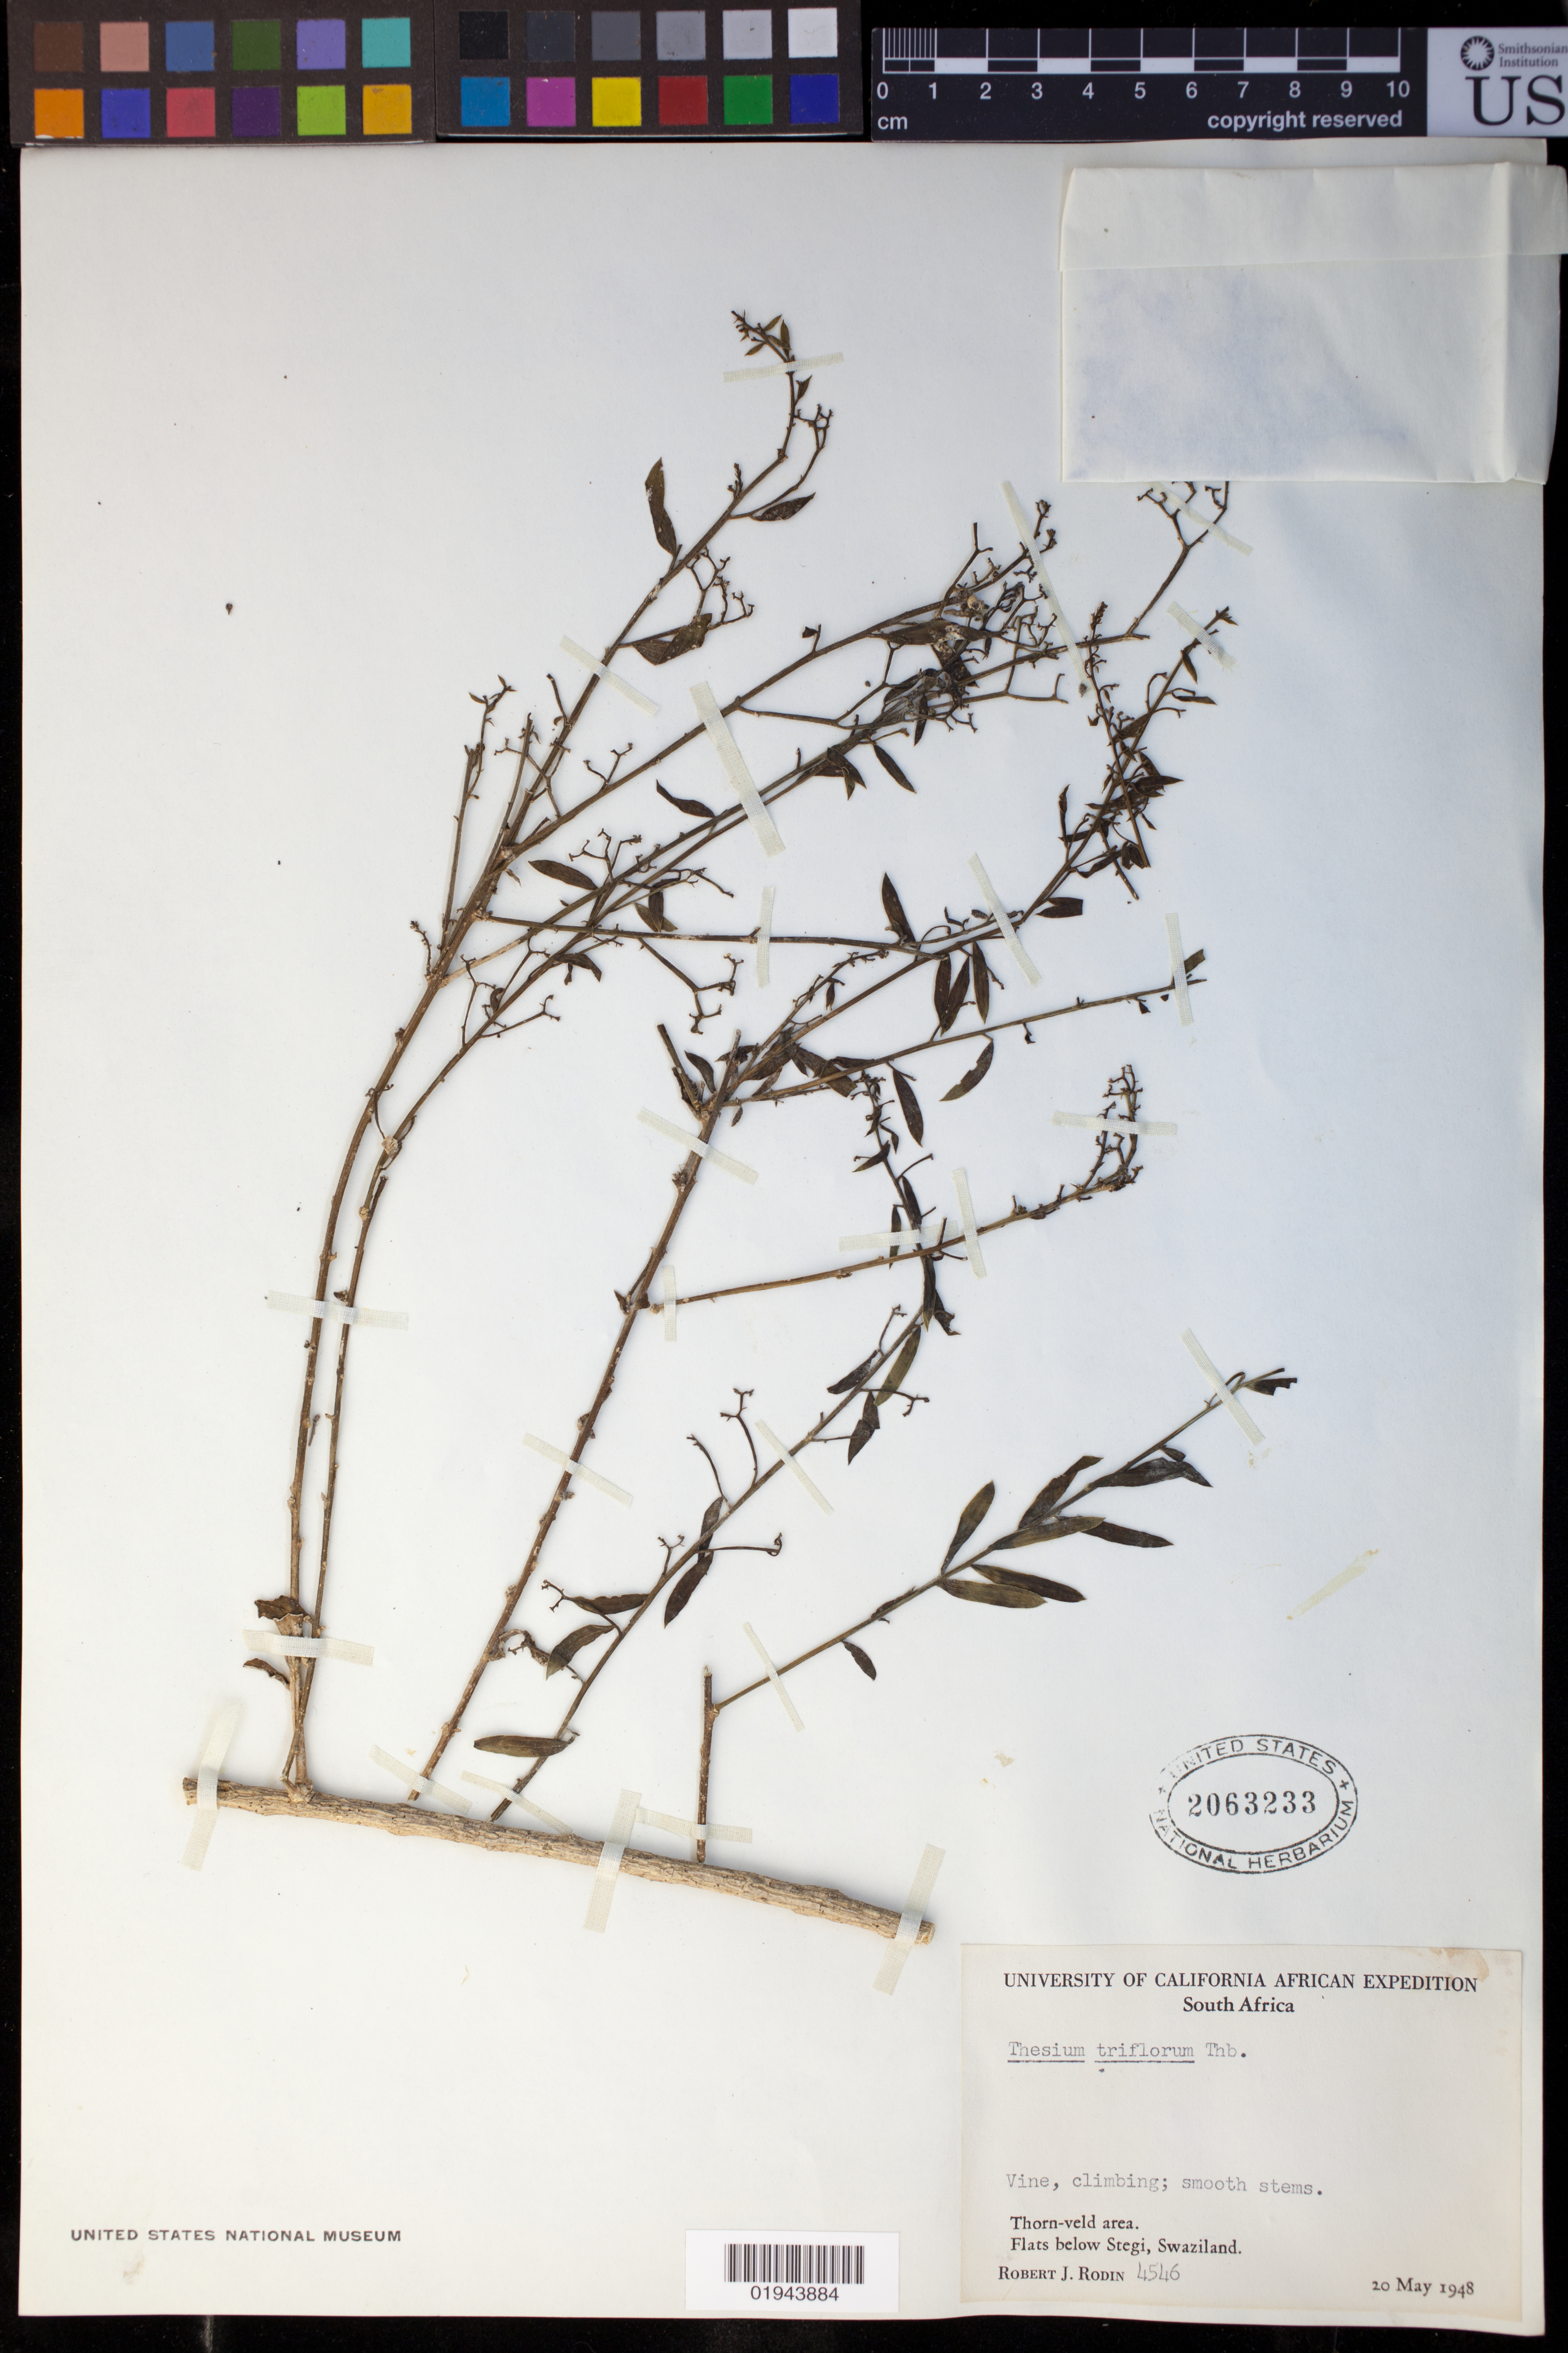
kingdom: Plantae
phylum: Tracheophyta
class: Magnoliopsida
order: Santalales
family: Thesiaceae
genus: Thesium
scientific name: Thesium triflorum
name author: L. f.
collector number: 4546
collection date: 1948-05-20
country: Eswatini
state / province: Lubombo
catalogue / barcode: US 2063233